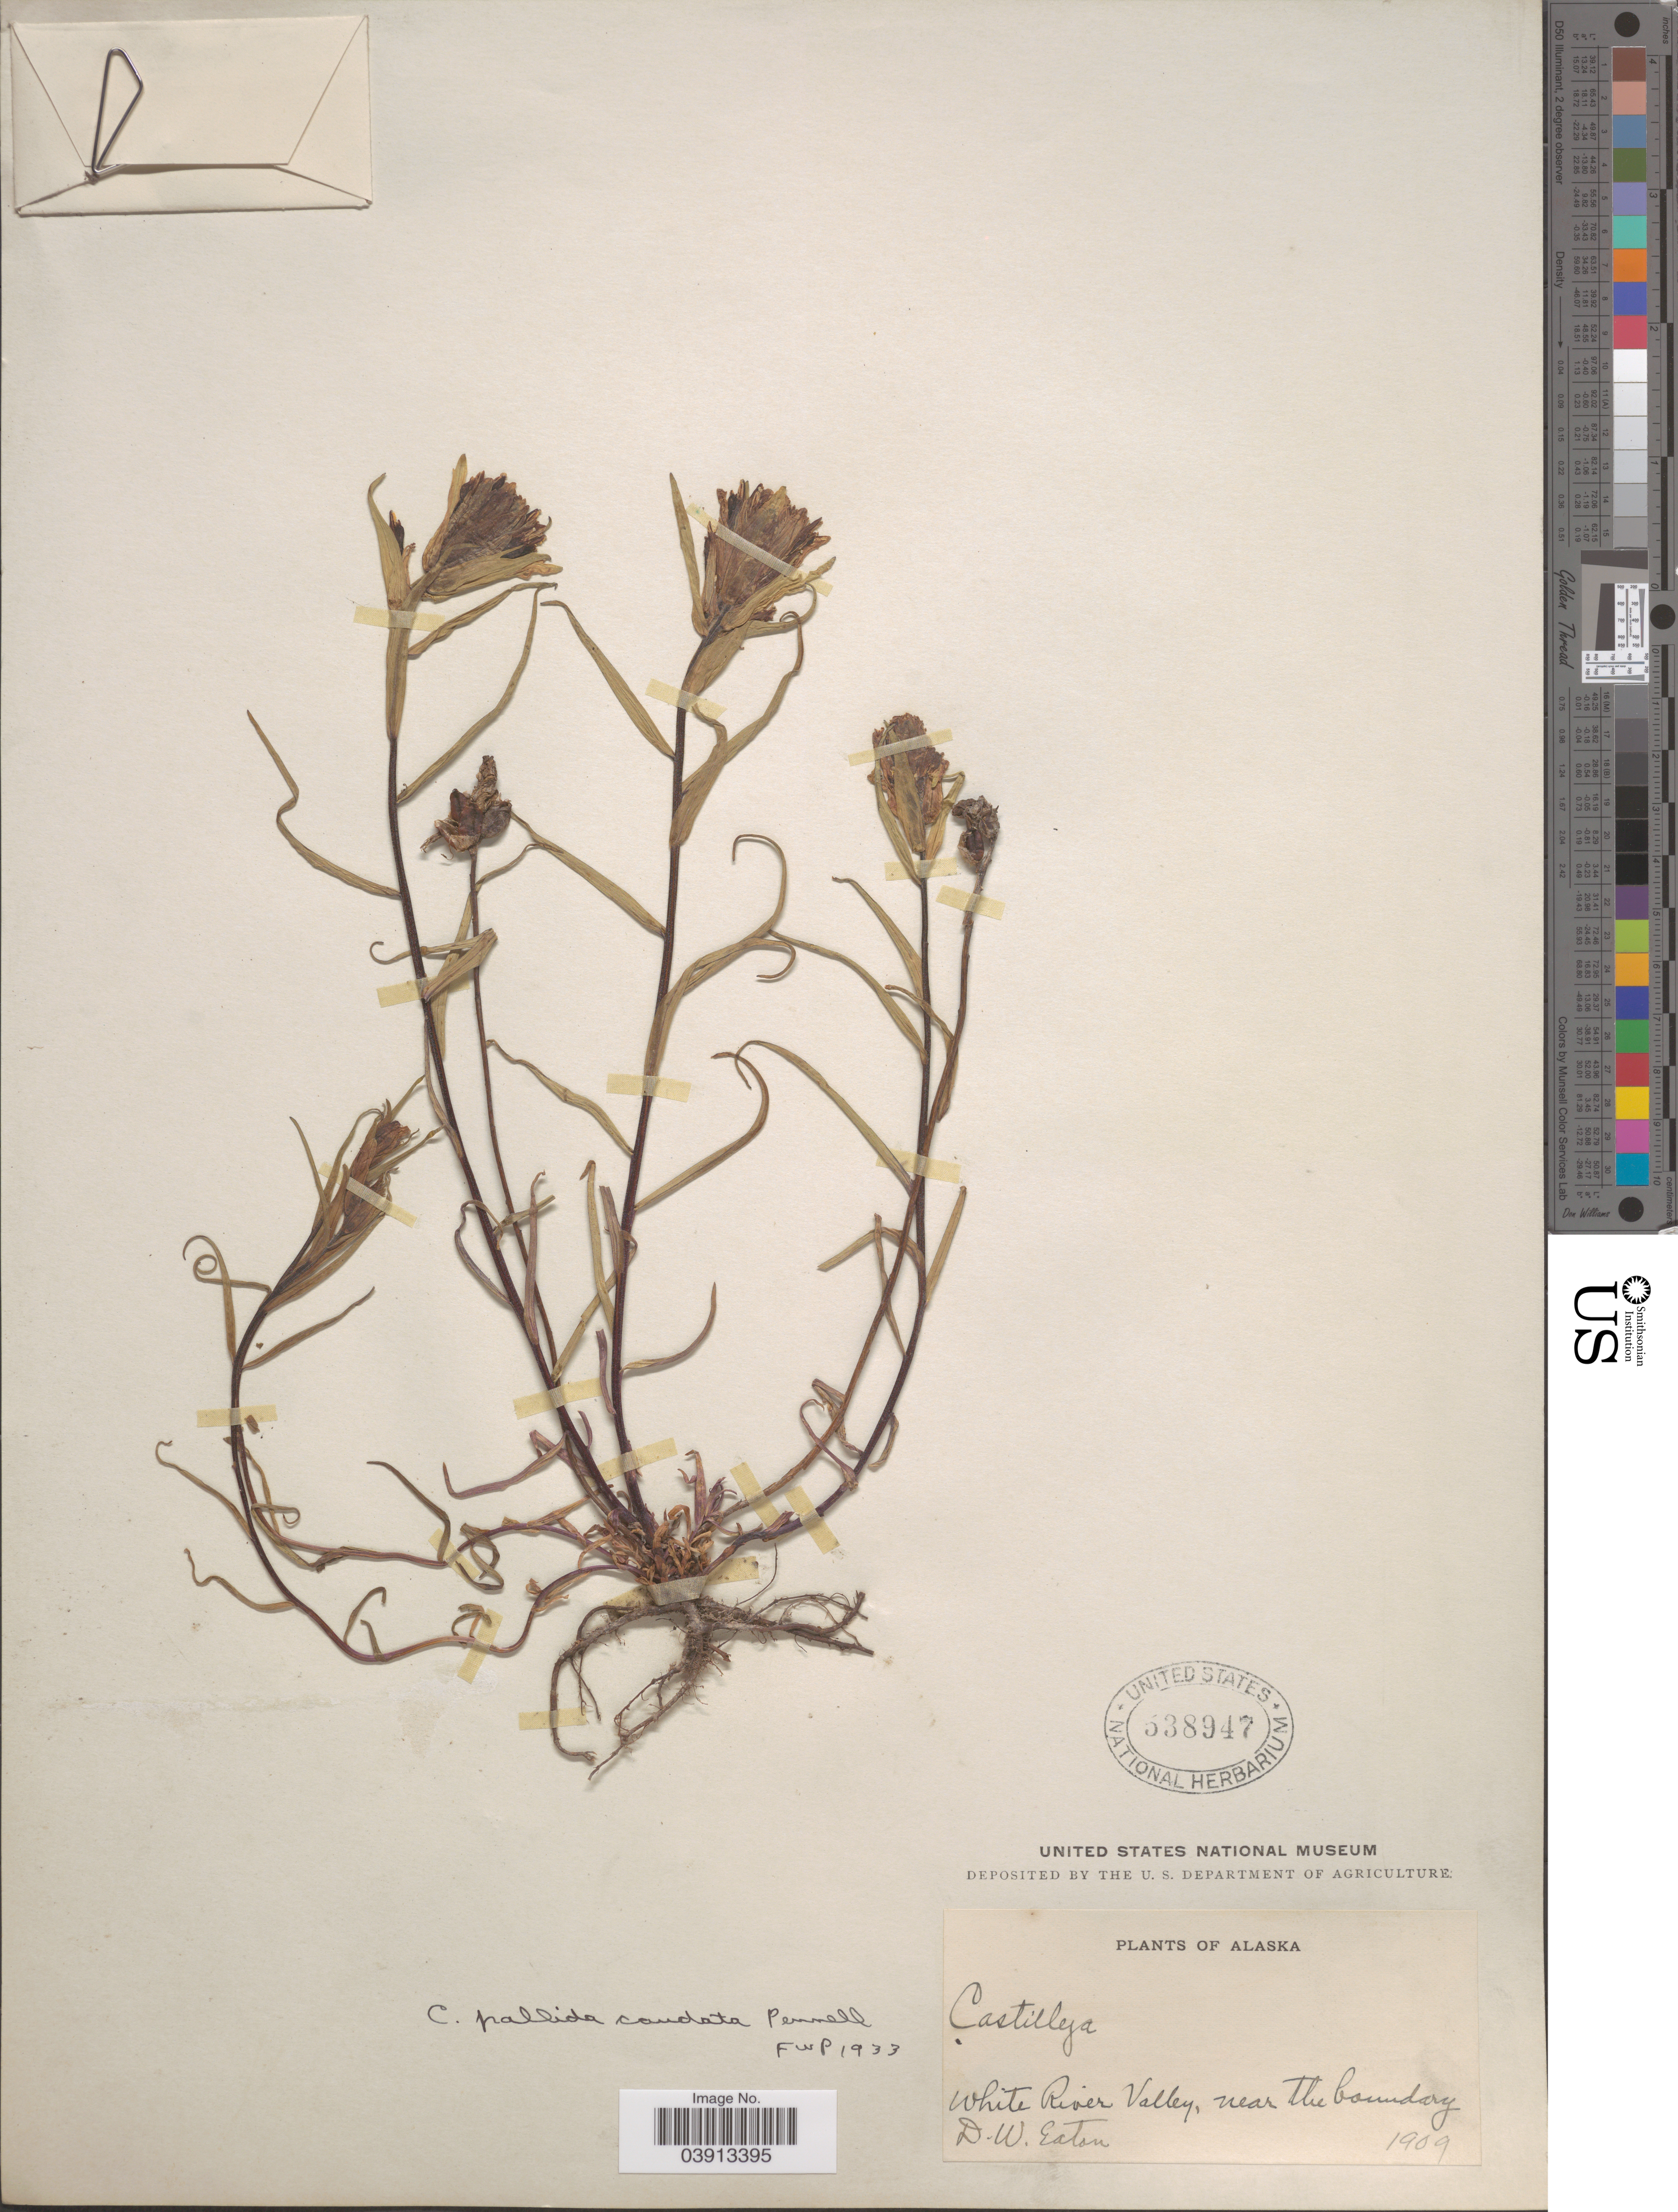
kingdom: Plantae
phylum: Tracheophyta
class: Magnoliopsida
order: Lamiales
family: Orobanchaceae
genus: Castilleja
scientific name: Castilleja pallida subsp. mexiae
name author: Pennell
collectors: D. Eaton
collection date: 1909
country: United States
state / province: Alaska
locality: White River Valley, near the boundary.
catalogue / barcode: US 538947